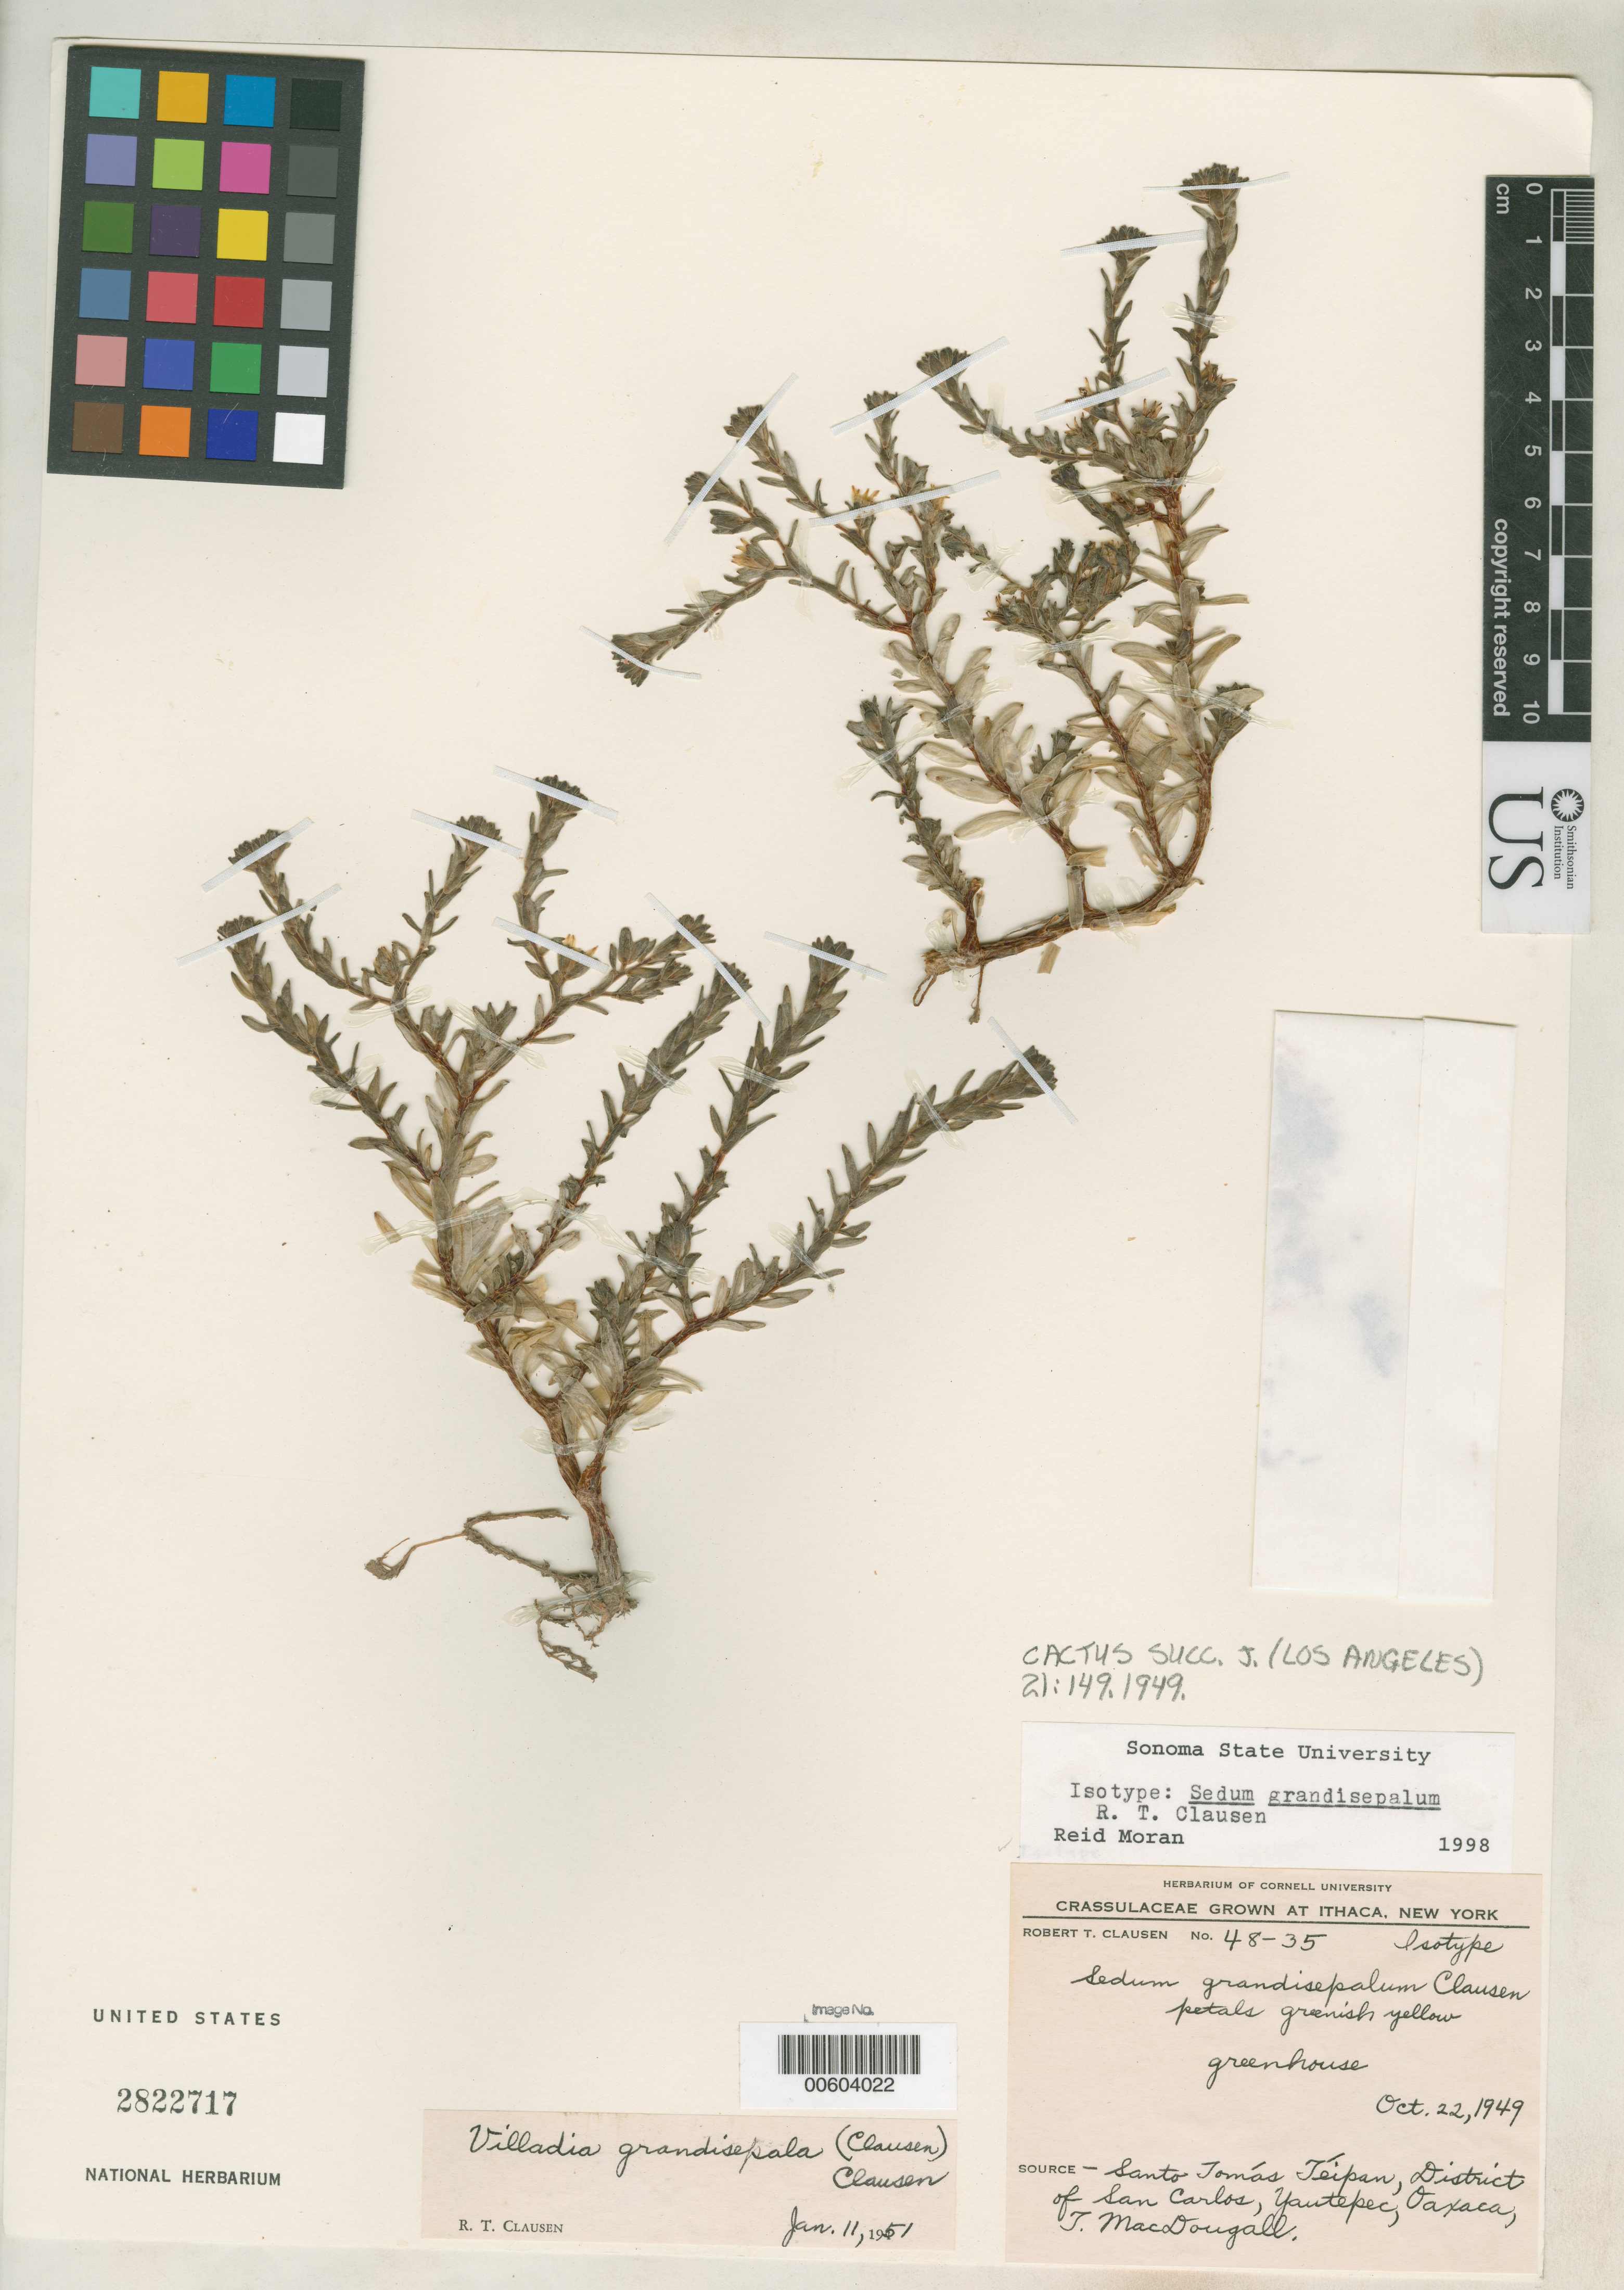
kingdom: Plantae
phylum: Tracheophyta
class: Magnoliopsida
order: Saxifragales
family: Crassulaceae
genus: Sedum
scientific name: Sedum grandisepalum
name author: R.T. Clausen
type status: Isotype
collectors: T. Macdougall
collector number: Clausen 48-35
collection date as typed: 22 Oct 1949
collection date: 1949-10-22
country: Mexico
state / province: Oaxaca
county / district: San Carlos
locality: Santo Tomas Teipan, Yautepec.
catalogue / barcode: US 2822717